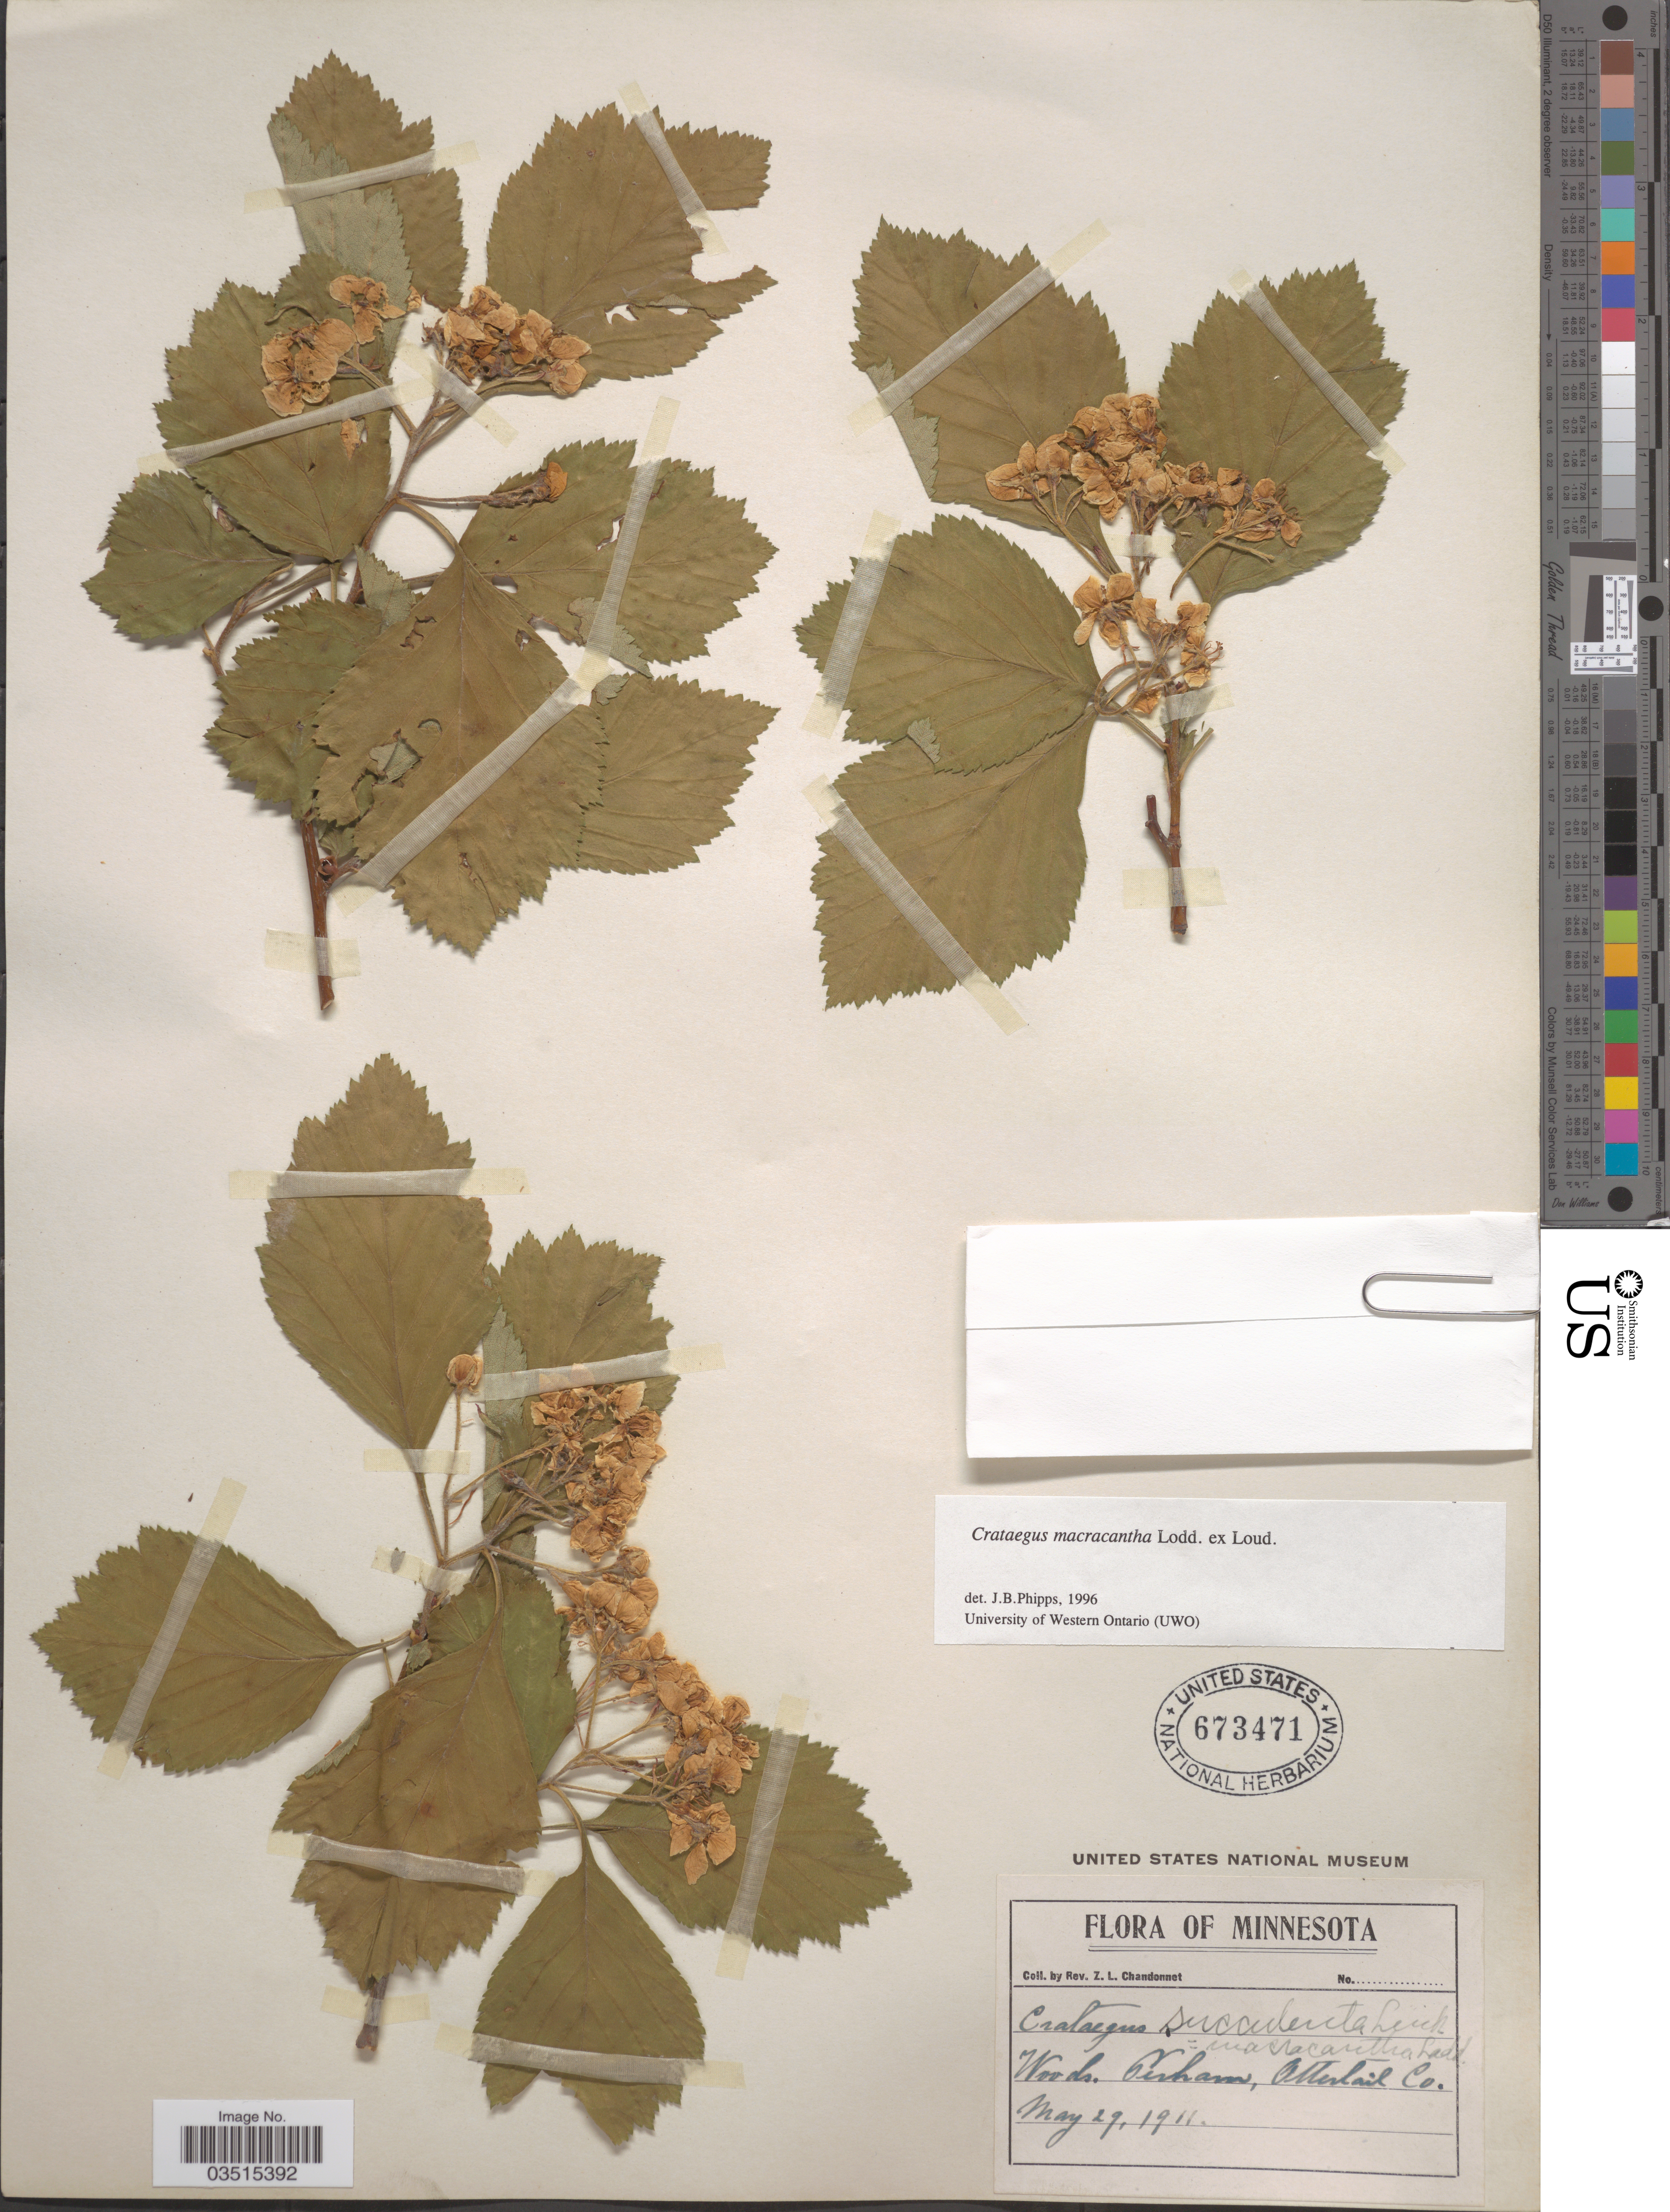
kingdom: Plantae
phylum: Tracheophyta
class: Magnoliopsida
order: Rosales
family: Rosaceae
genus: Crataegus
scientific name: Crataegus macracantha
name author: (Lindl.) Lodd. ex Loudon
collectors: Z. Chandonnet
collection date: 1911-05-29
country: United States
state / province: Minnesota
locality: Dinham, Ottertail Co.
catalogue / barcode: US 673471